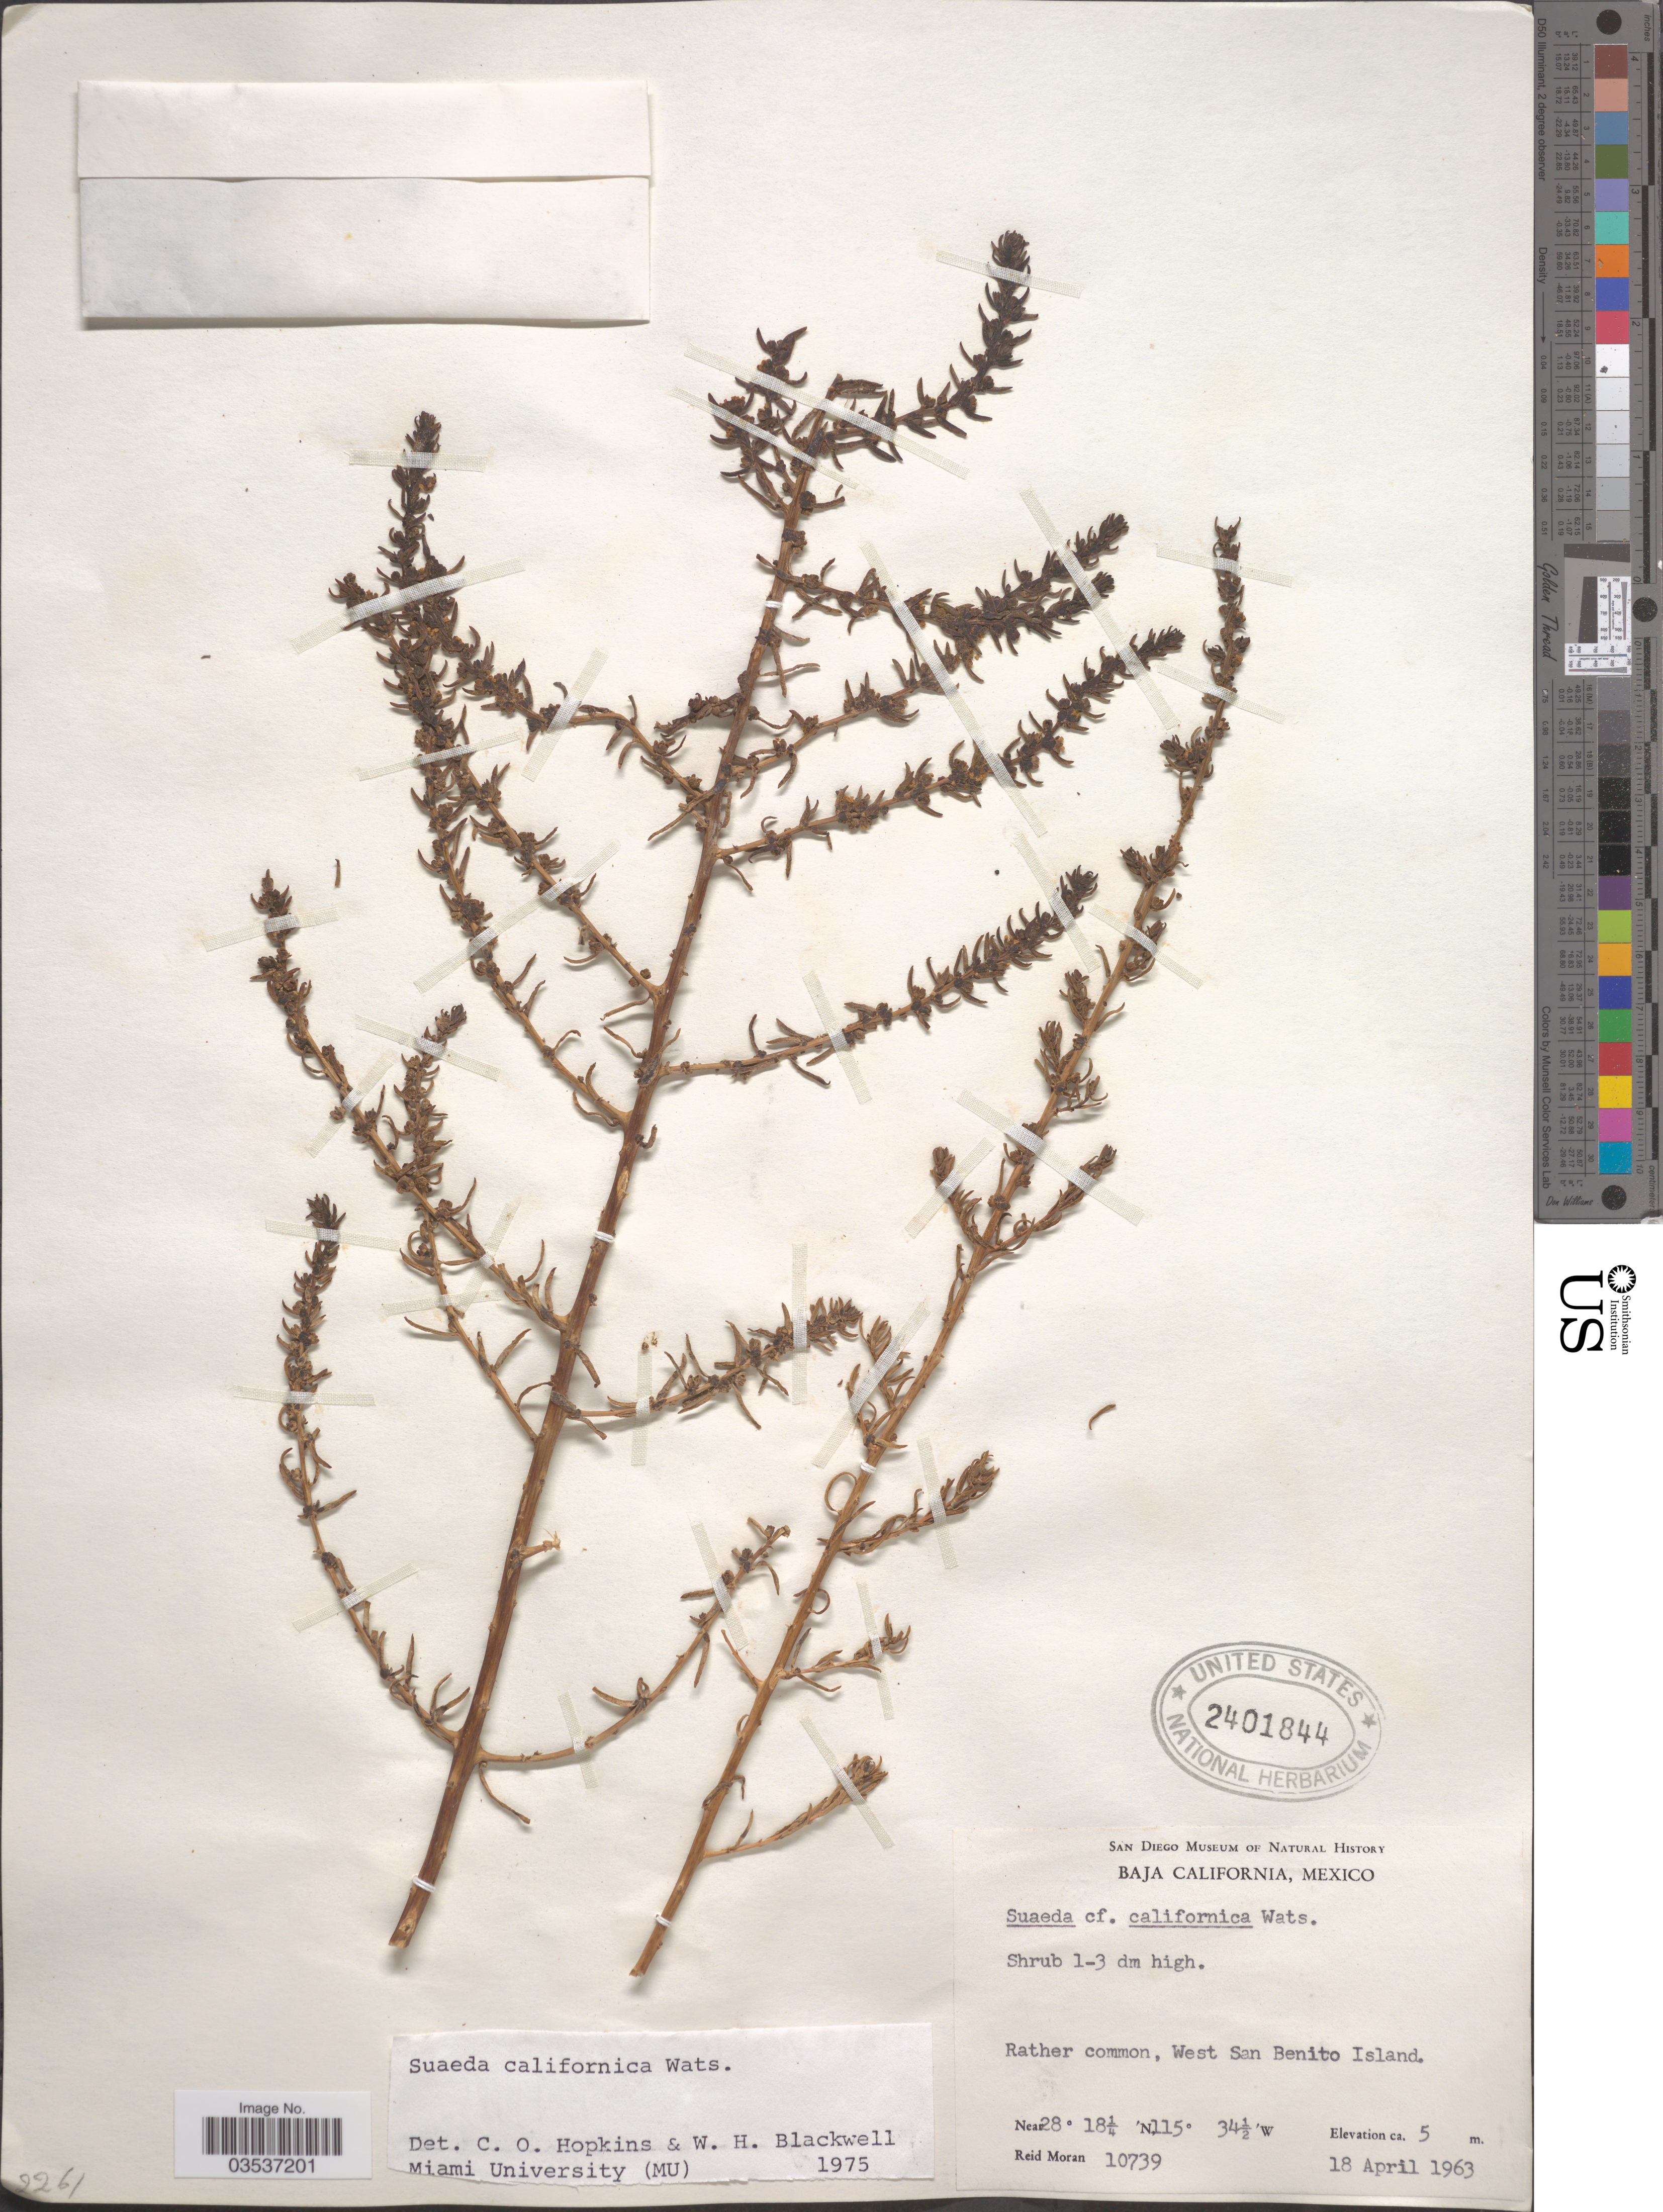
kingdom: Plantae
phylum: Tracheophyta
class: Magnoliopsida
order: Caryophyllales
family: Amaranthaceae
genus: Suaeda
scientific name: Suaeda californica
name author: S. Watson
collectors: R. Moran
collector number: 10739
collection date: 1963-04-18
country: Mexico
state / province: Baja California Norte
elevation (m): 5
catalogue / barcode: US 2401844